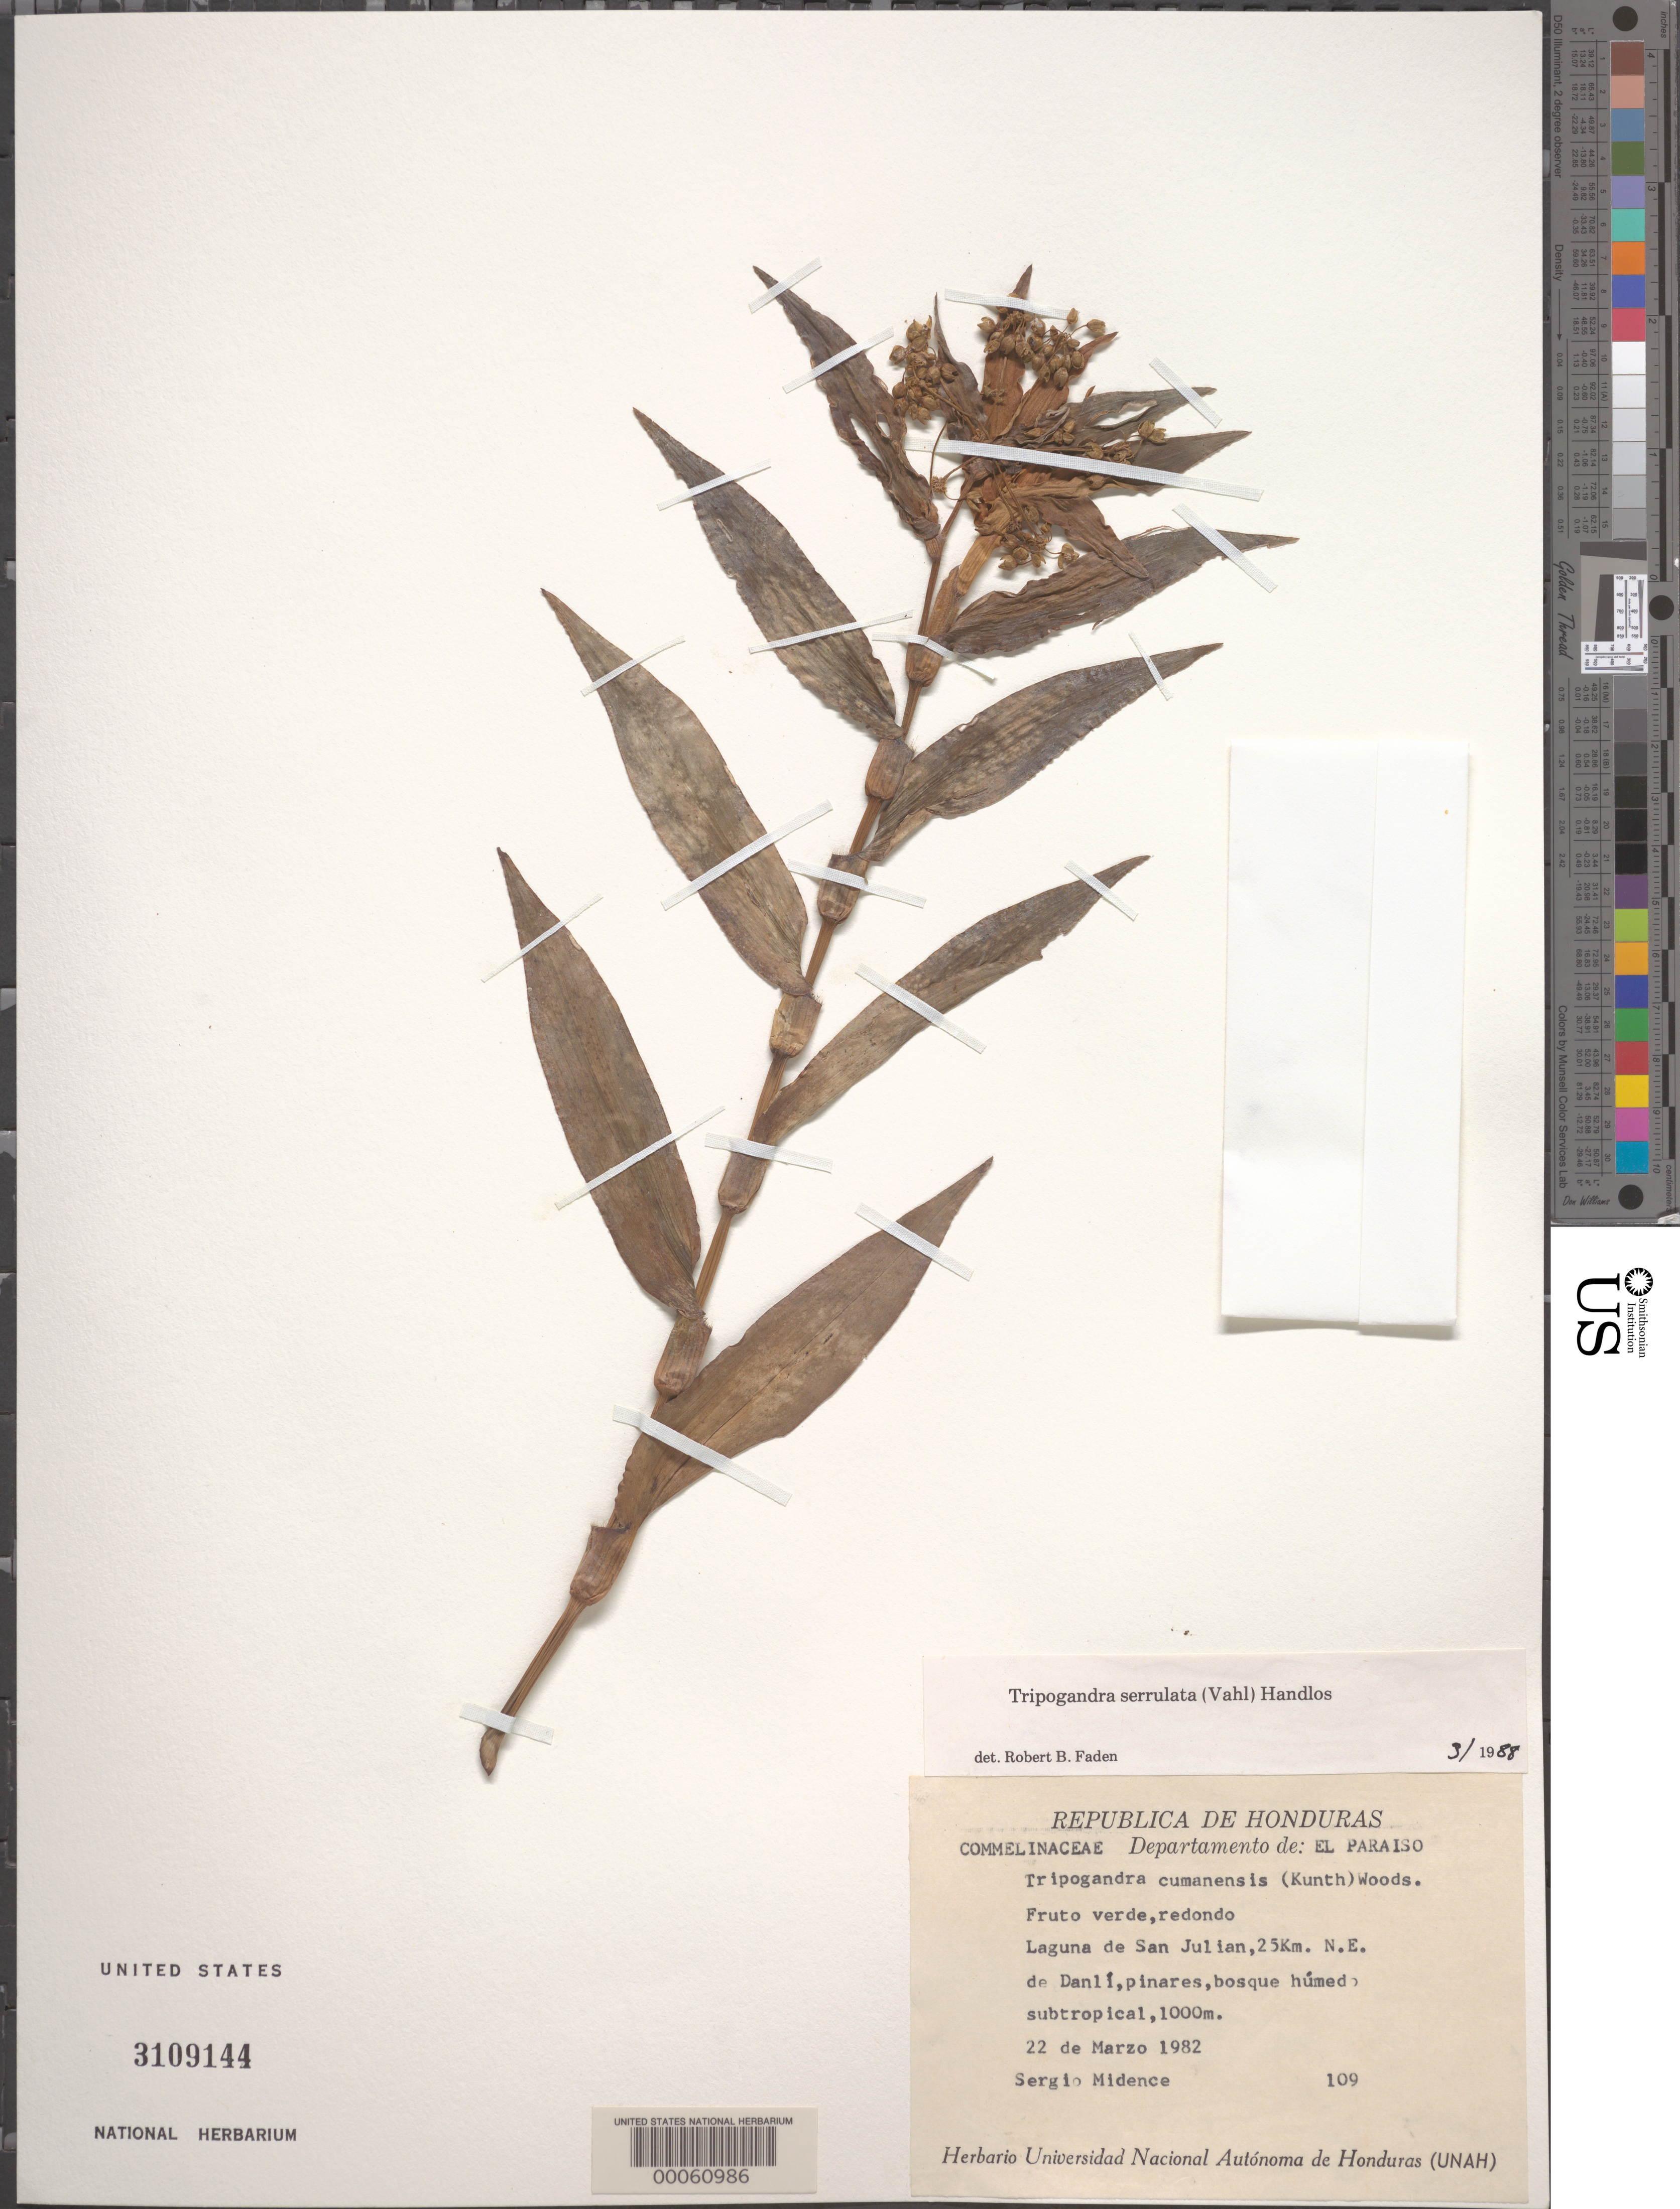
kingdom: Plantae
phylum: Tracheophyta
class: Liliopsida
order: Commelinales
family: Commelinaceae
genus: Tripogandra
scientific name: Tripogandra serrulata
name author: (Vahl) Handlos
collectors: S. Midence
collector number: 109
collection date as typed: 22 Mar 1982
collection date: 1982-03-22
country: Honduras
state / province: El Paraíso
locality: Laguna de San Julian, 25 km NE de Danli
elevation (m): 1000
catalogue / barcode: US 3109144